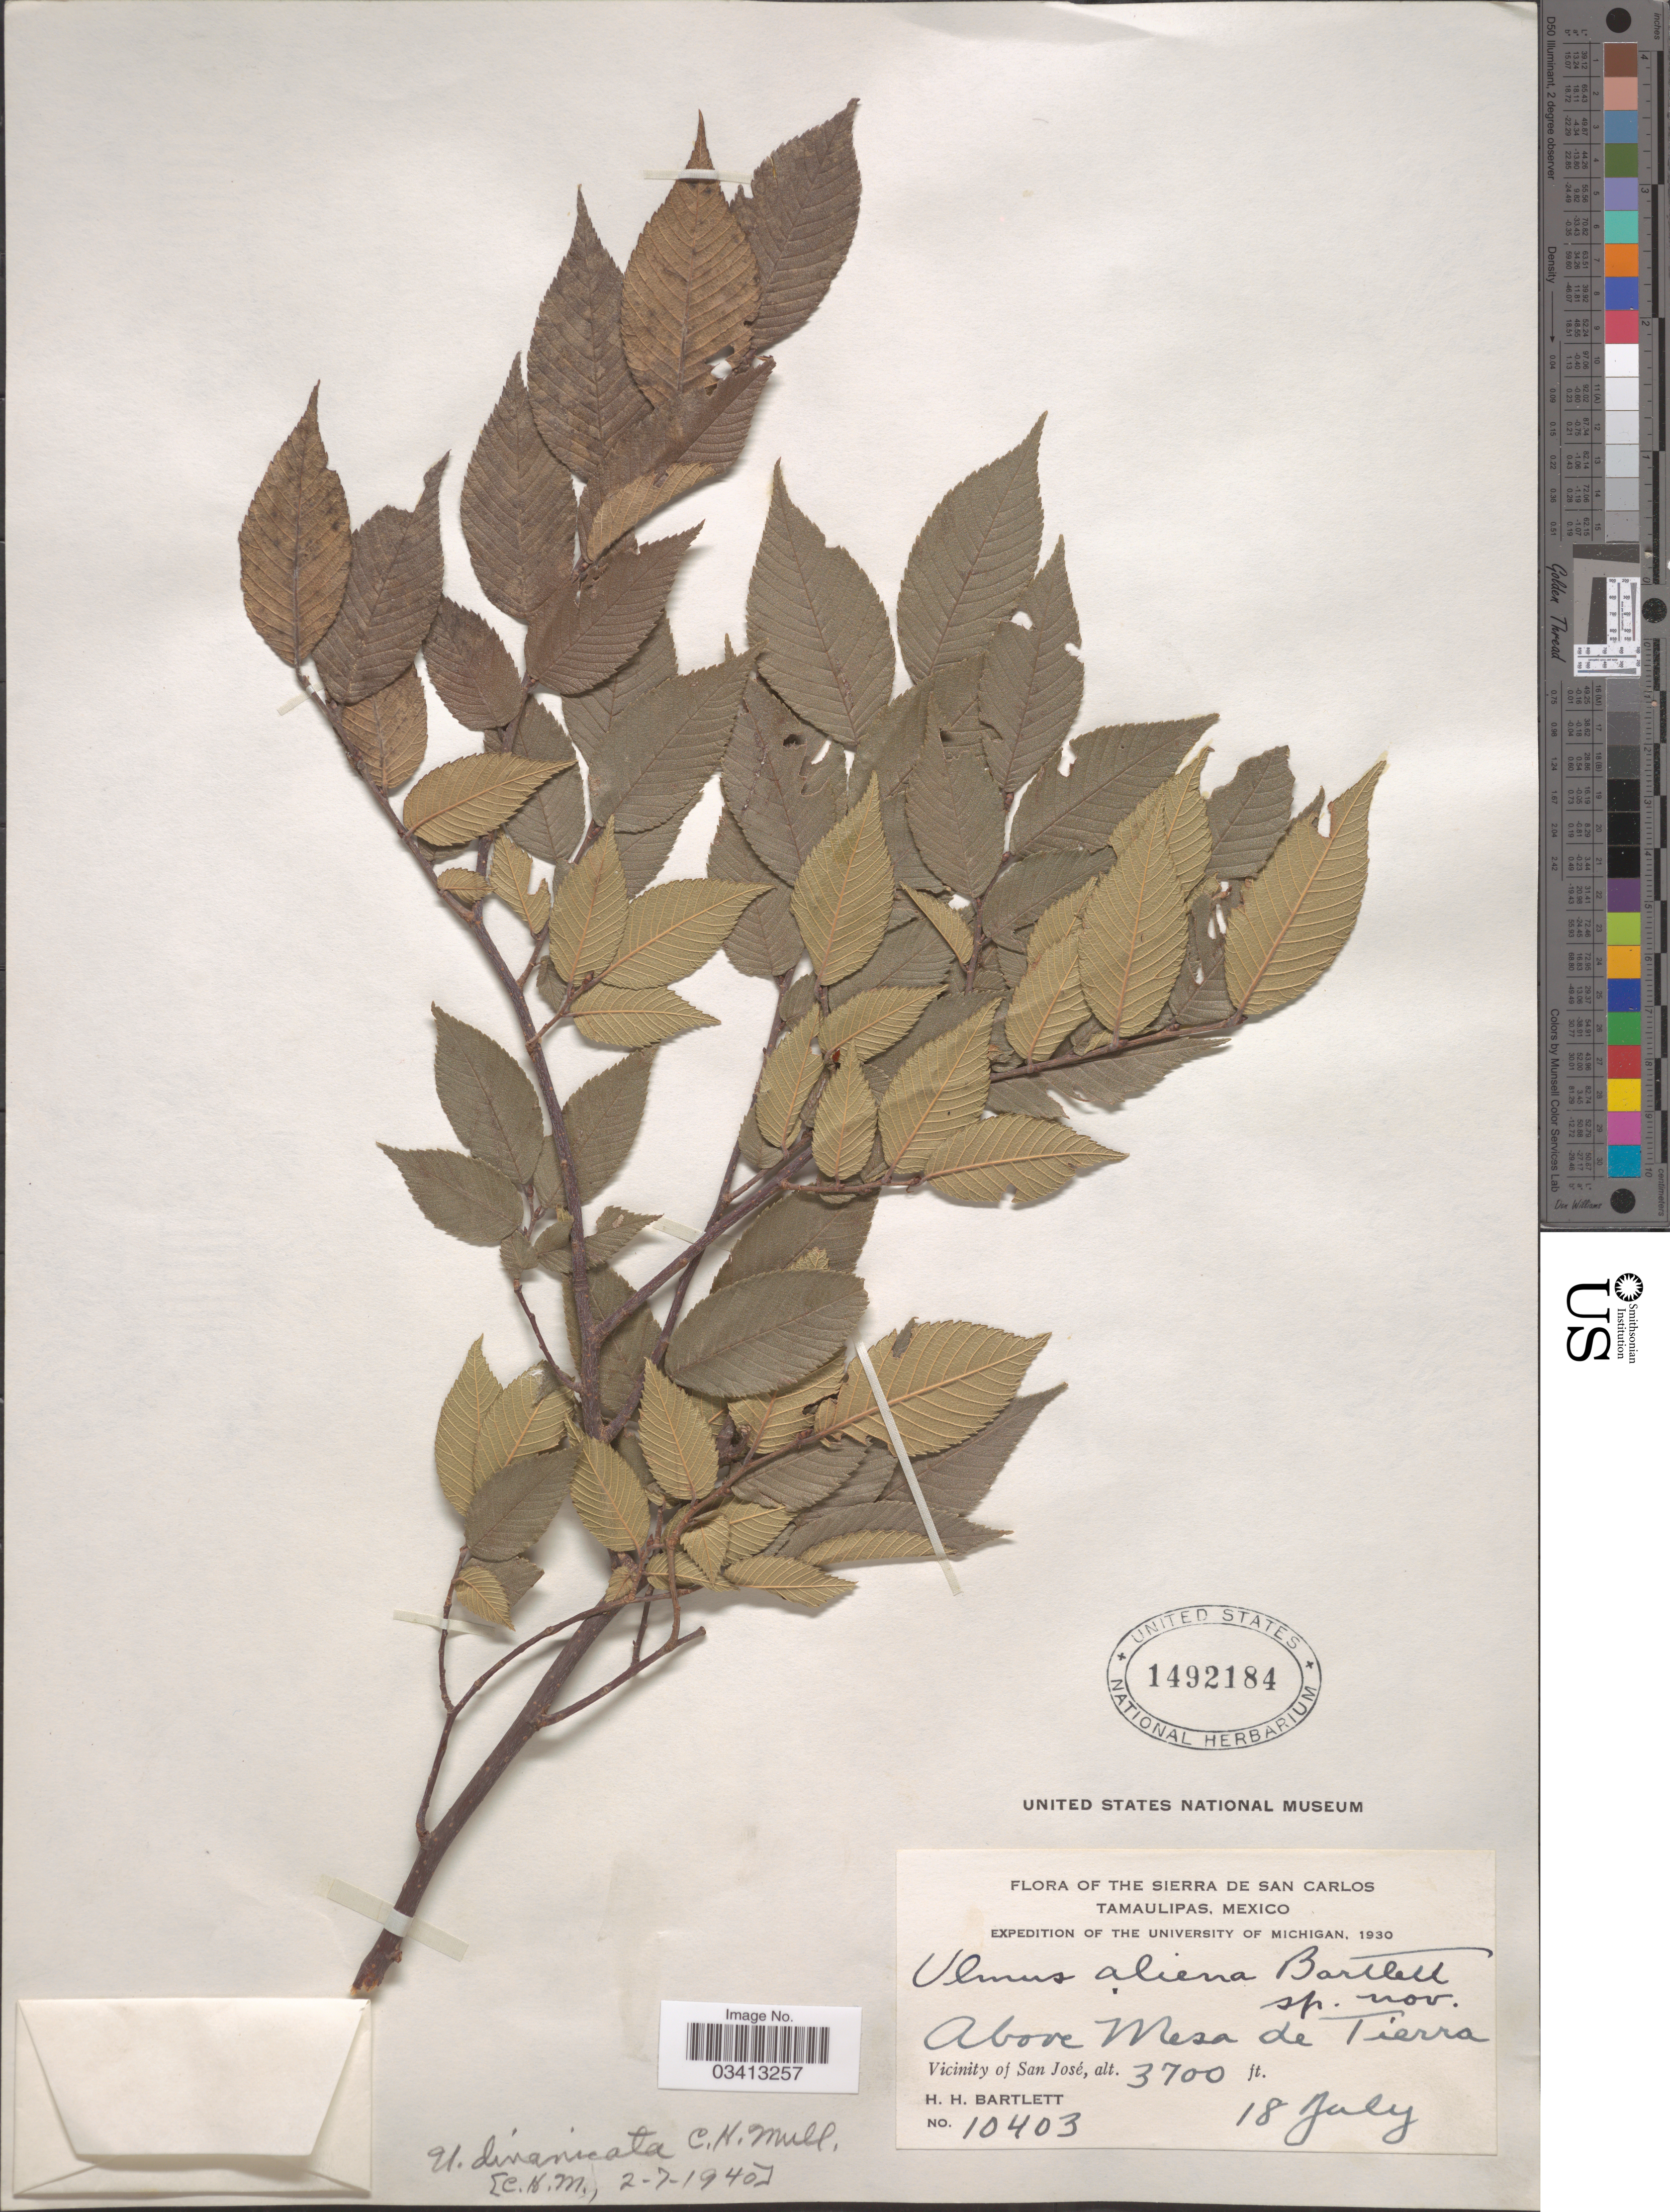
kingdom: Plantae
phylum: Tracheophyta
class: Magnoliopsida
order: Rosales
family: Ulmaceae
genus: Ulmus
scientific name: Ulmus divaricata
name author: C.H. Mull.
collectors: H. H. Bartlett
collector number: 10403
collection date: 1930-07-18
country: Mexico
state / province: Tamaulipas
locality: The Sierra de San Carlos. Above Mesa de Tierra. Vicinity of San José.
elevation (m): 1128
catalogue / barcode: US 1492184